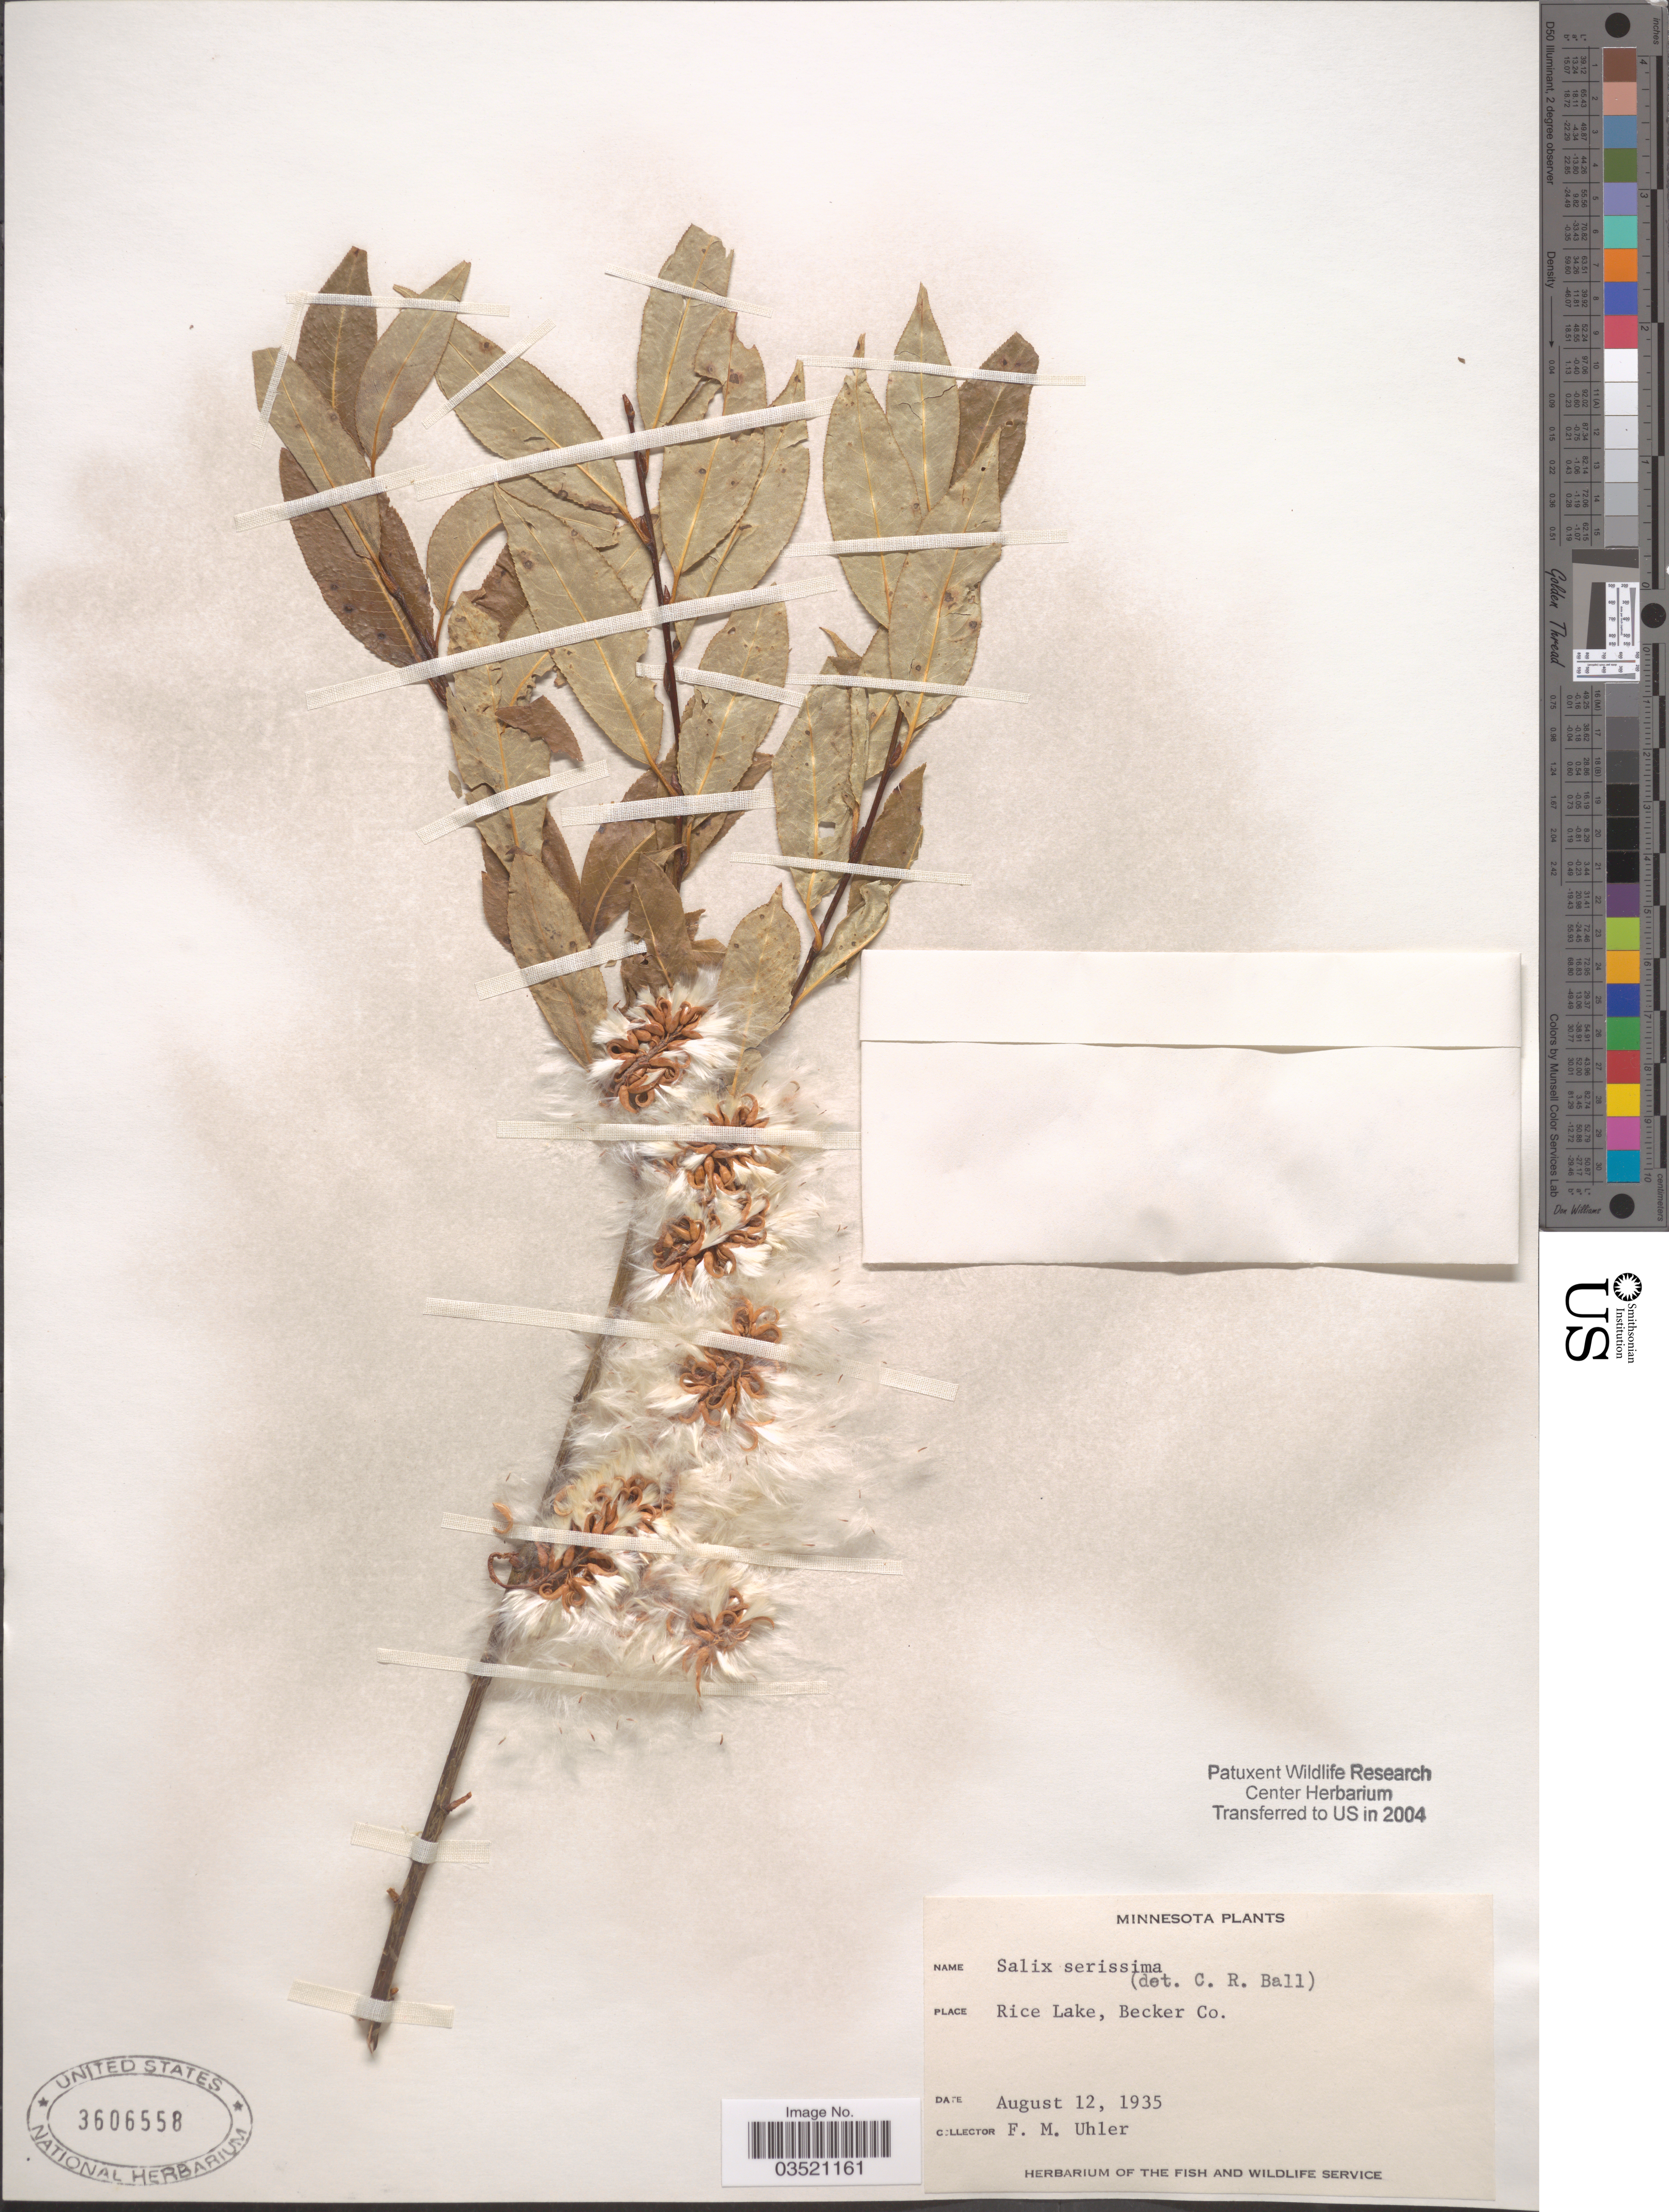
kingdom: Plantae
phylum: Tracheophyta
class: Magnoliopsida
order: Malpighiales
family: Salicaceae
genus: Salix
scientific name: Salix serissima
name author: (L.H. Bailey) Fernald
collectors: F. M. Uhler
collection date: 1935-08-12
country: United States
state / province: Minnesota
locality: Rice Lake, Becker Co.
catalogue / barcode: US 3606558